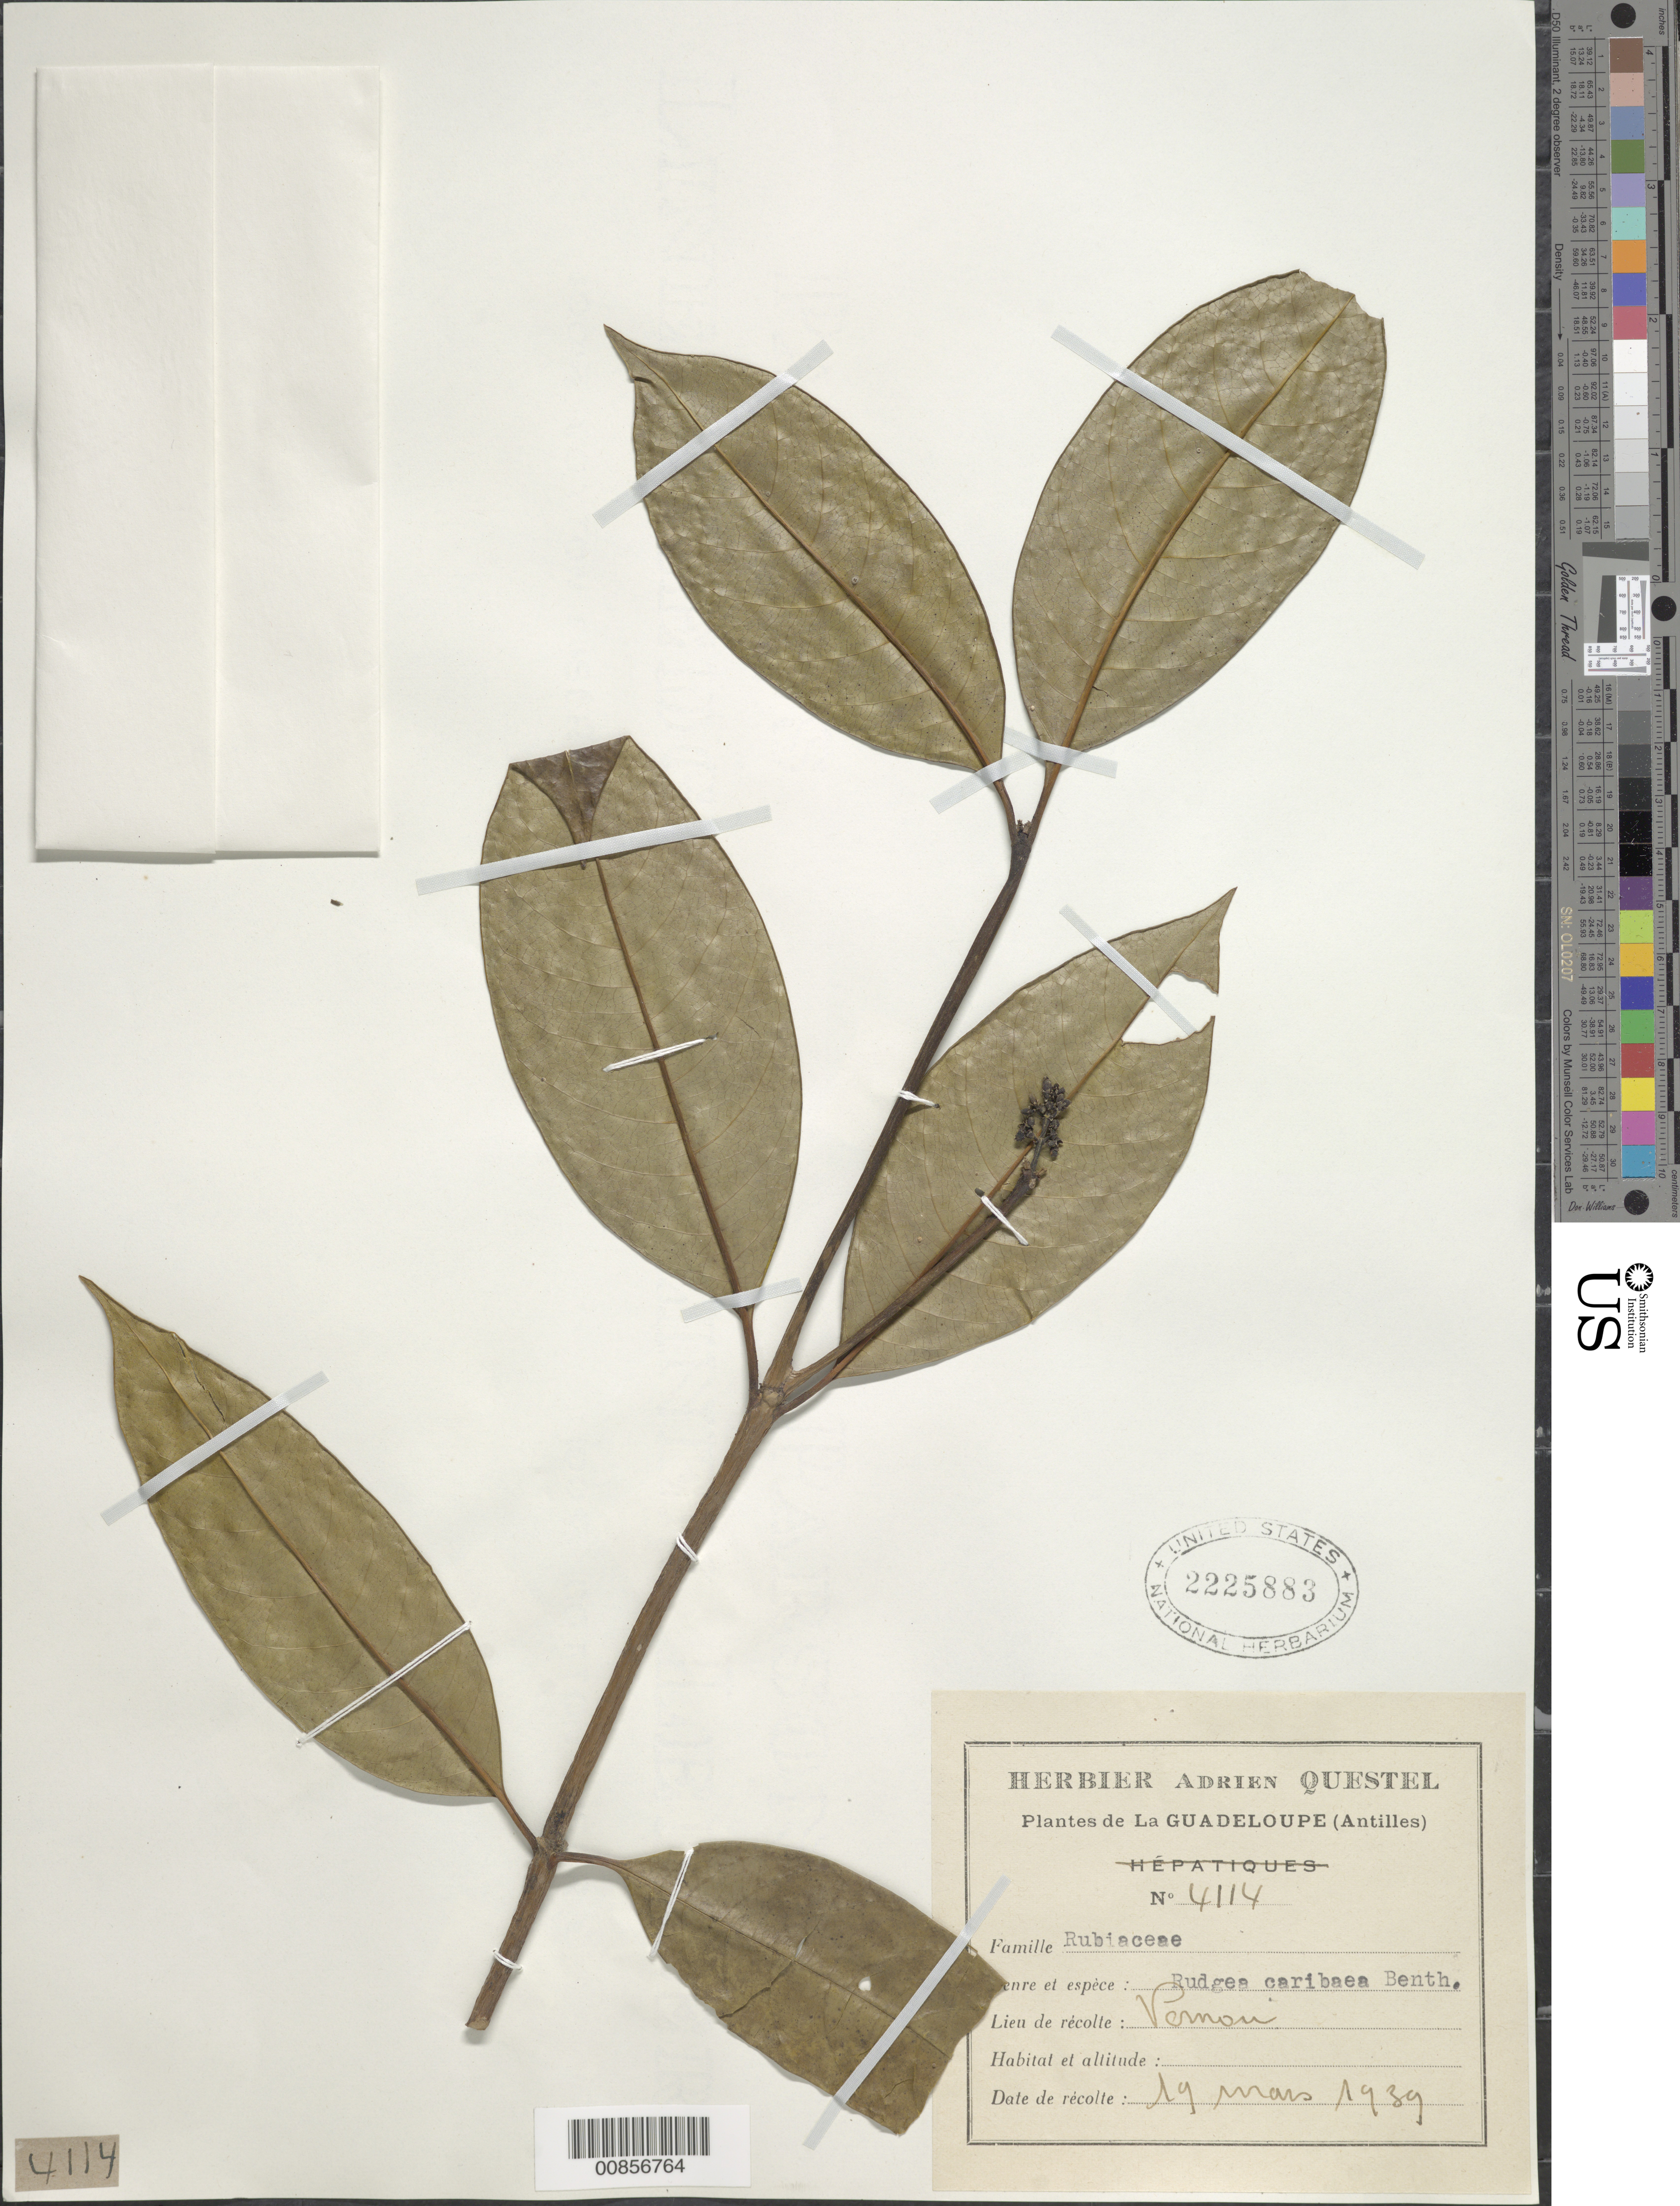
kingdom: Plantae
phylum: Tracheophyta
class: Magnoliopsida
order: Gentianales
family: Rubiaceae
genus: Rudgea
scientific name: Rudgea citrifolia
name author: (Sw.) K. Schum.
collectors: A. Questel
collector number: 4114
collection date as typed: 19 Mar 1939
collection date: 1939-03-19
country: Guadeloupe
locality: Vernon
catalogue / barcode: US 2225883